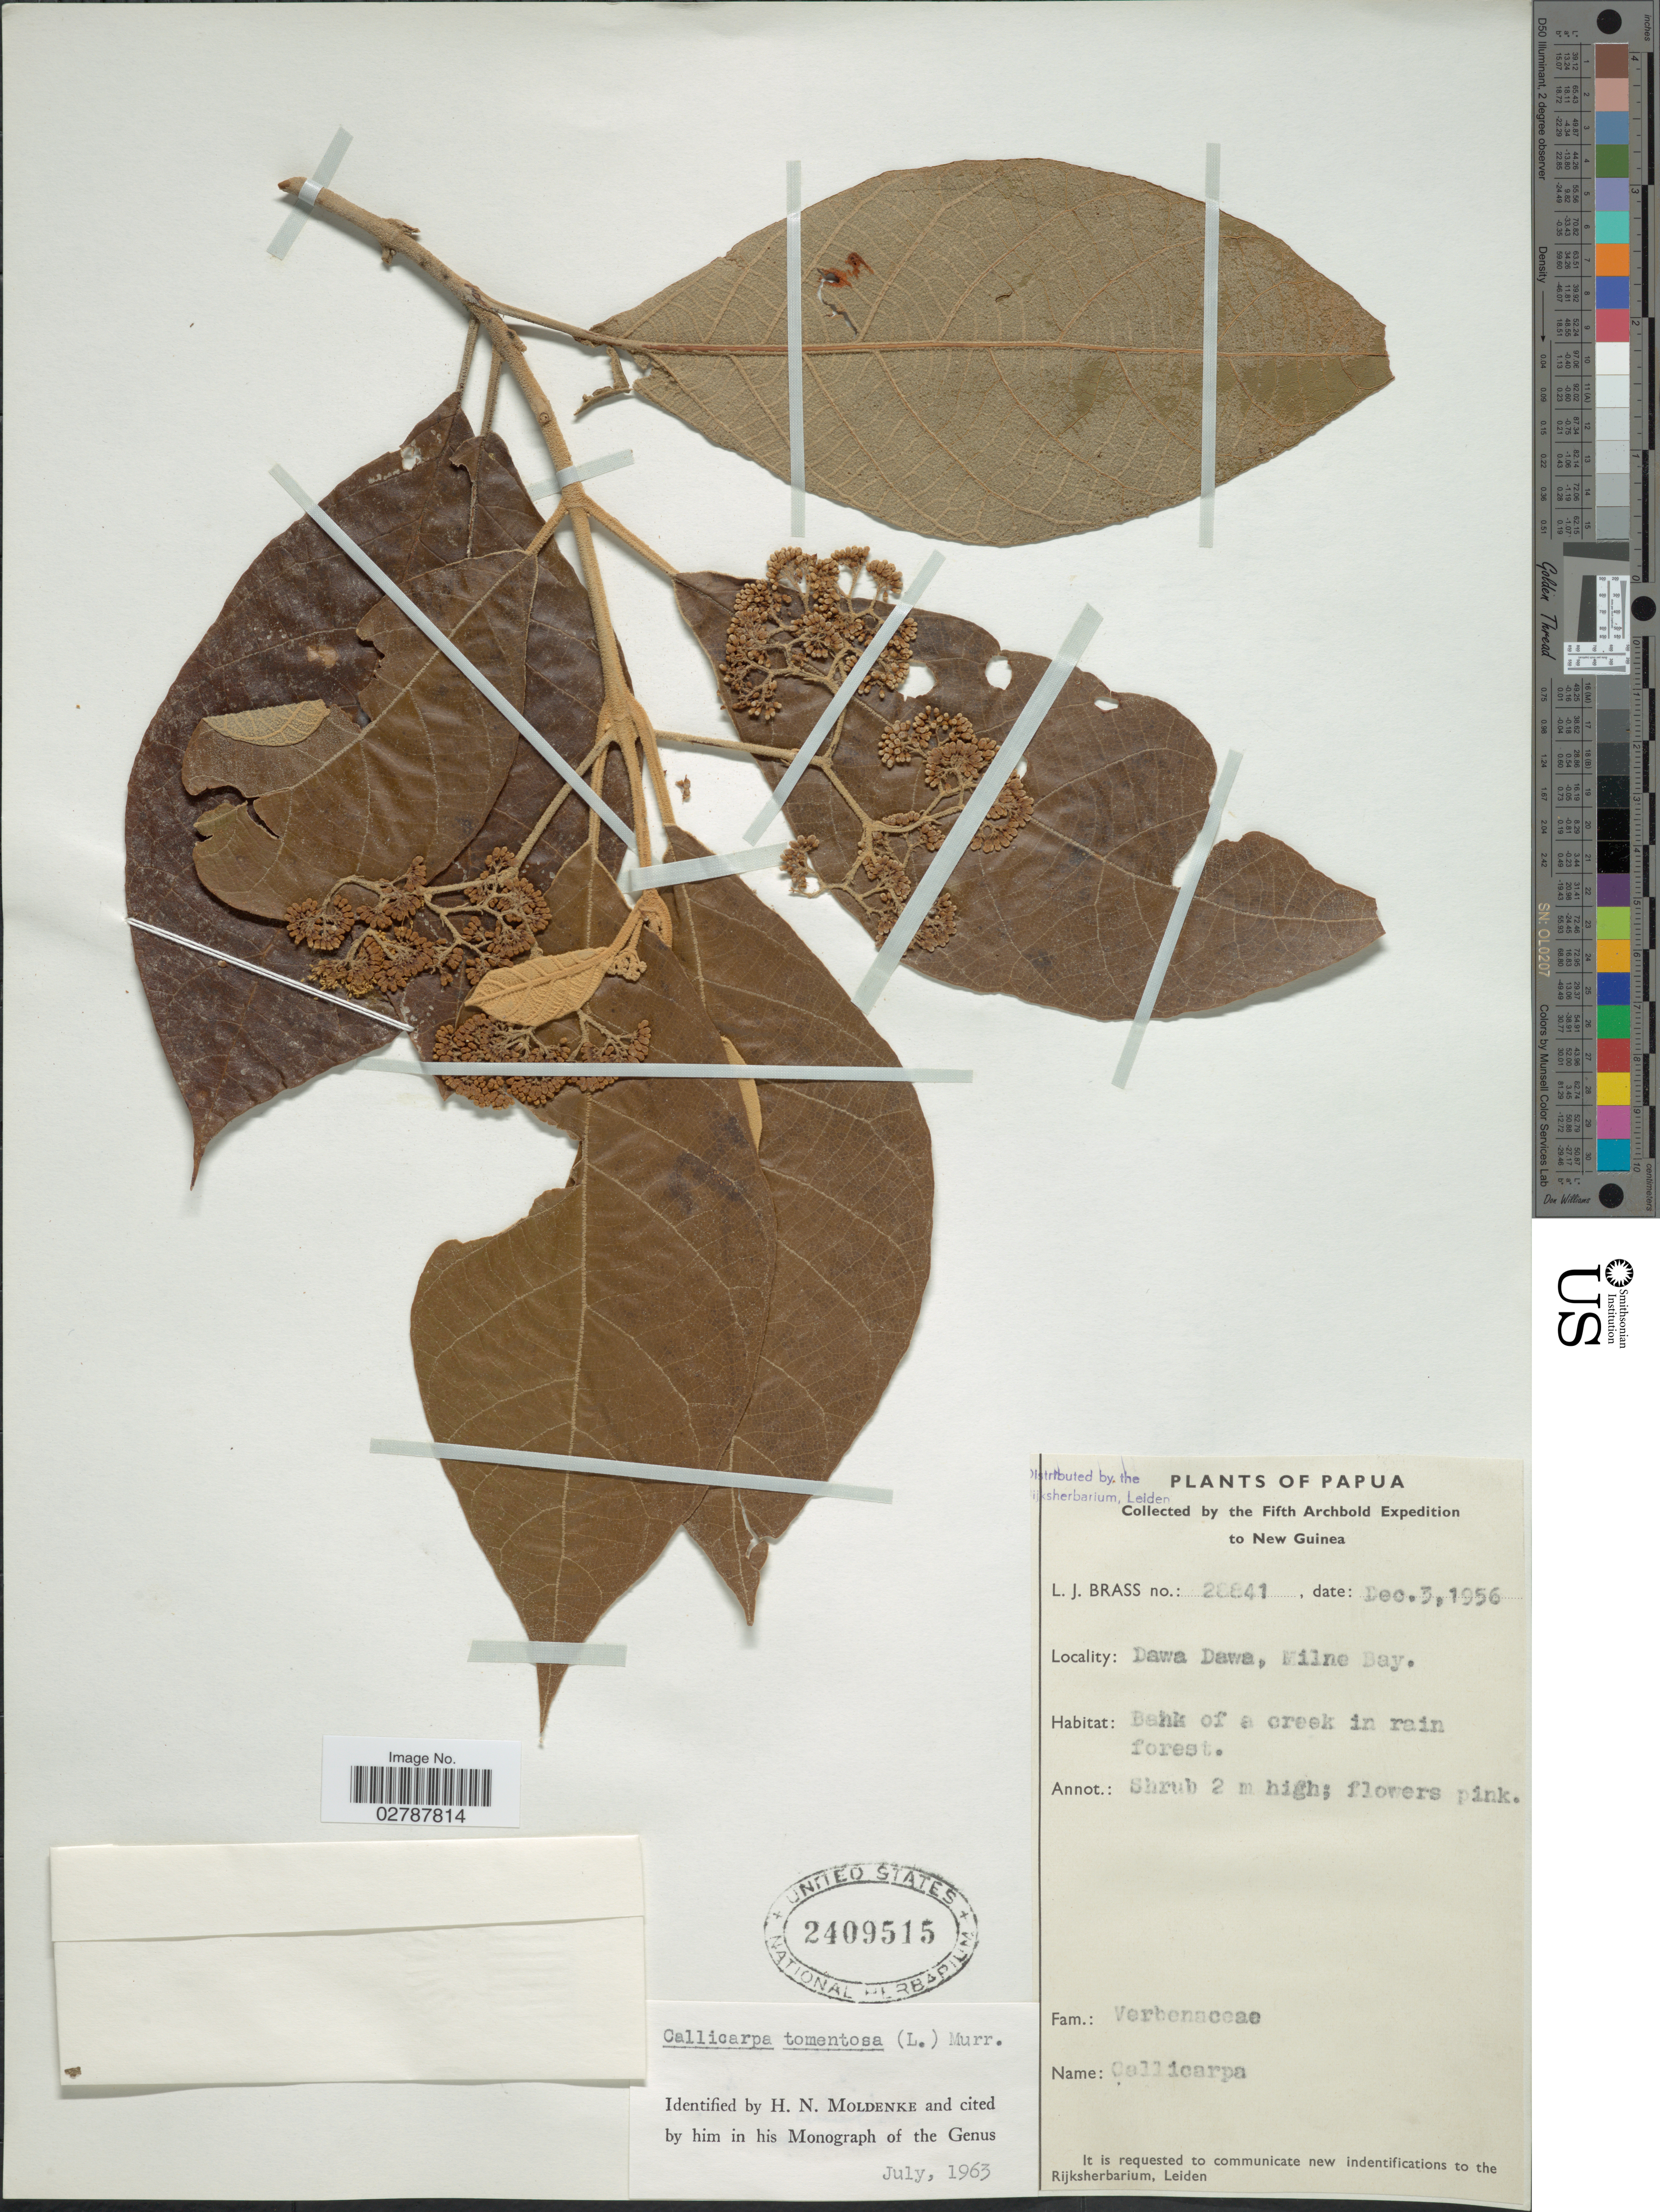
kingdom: Plantae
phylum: Tracheophyta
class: Magnoliopsida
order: Lamiales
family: Lamiaceae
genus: Callicarpa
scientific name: Callicarpa tomentosa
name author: (L.) L.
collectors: L. J. Brass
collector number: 28841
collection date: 1956-12-03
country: Papua New Guinea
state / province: Milne Bay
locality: Papua. New Guinea. Dawa Dawa.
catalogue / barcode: US 2409515